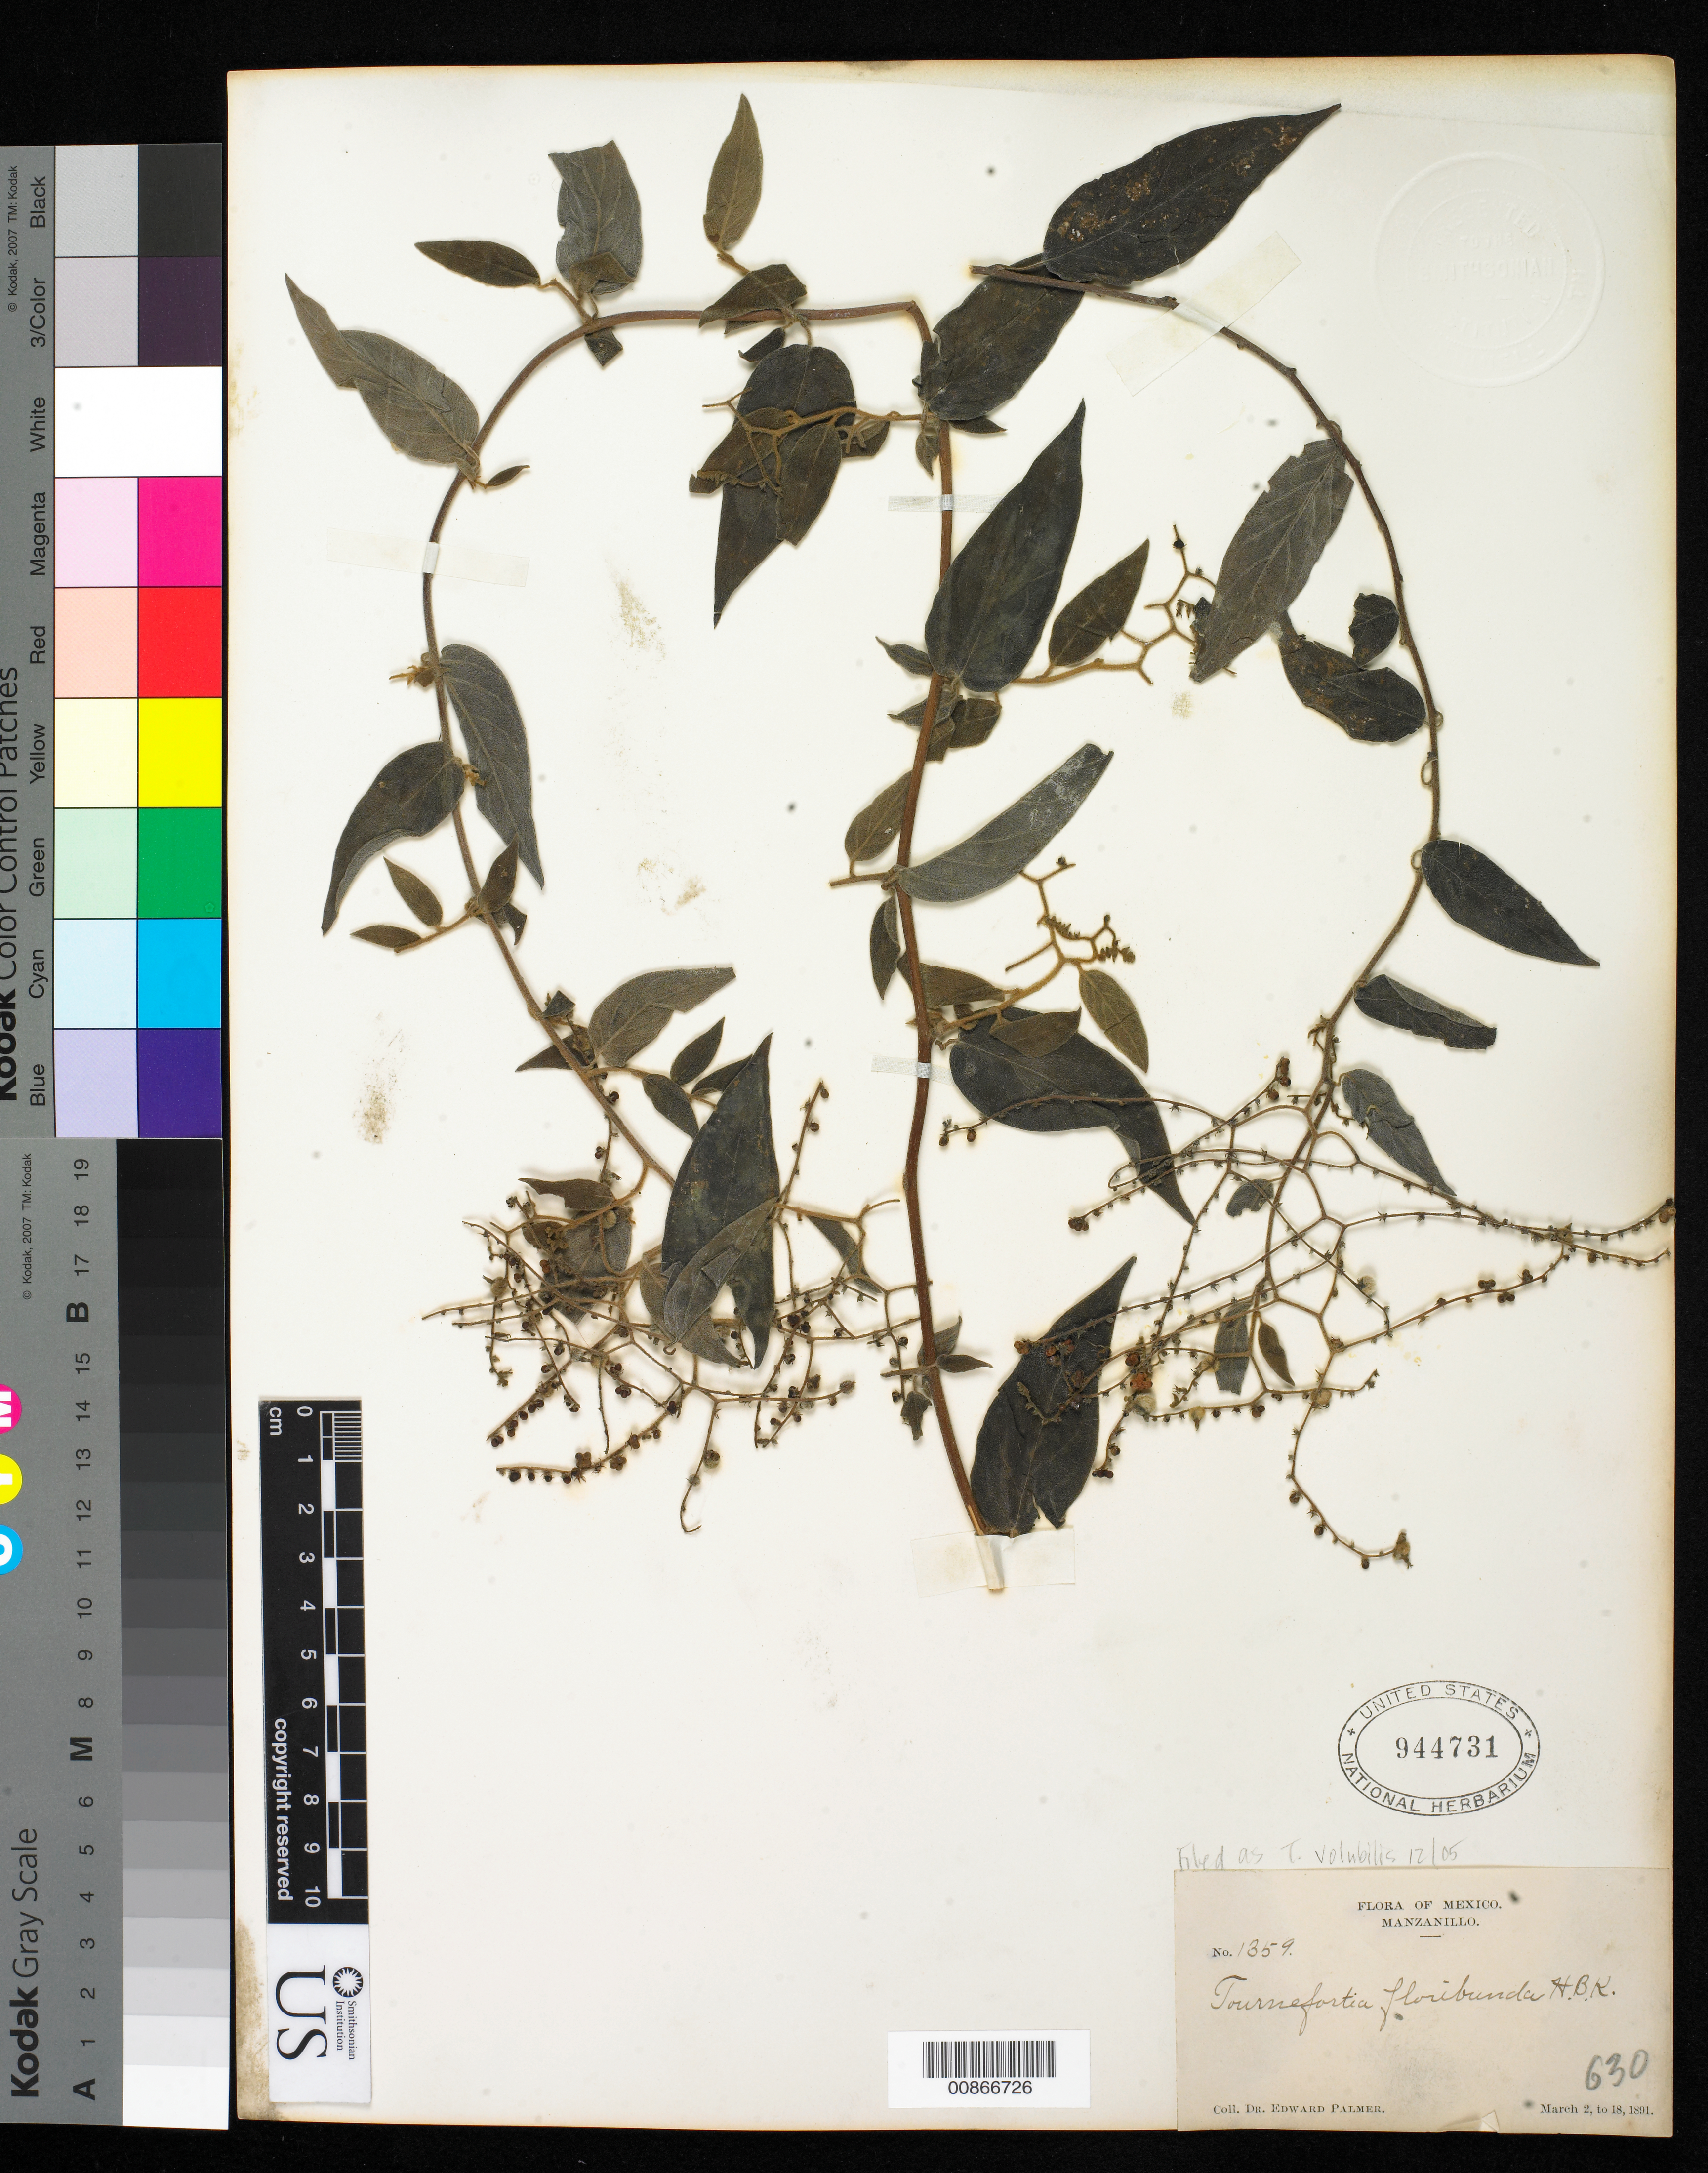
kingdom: Plantae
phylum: Tracheophyta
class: Magnoliopsida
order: Boraginales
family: Heliotropiaceae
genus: Myriopus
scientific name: Myriopus volubilis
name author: (L.) Small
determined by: Feuillet, C.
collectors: E. Palmer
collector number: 1359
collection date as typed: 02 Mar 1891 to 18 Mar 1891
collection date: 1891-03-02/1891-03-18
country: Mexico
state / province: Colima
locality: Manzanillo, Colima.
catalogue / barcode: US 944731